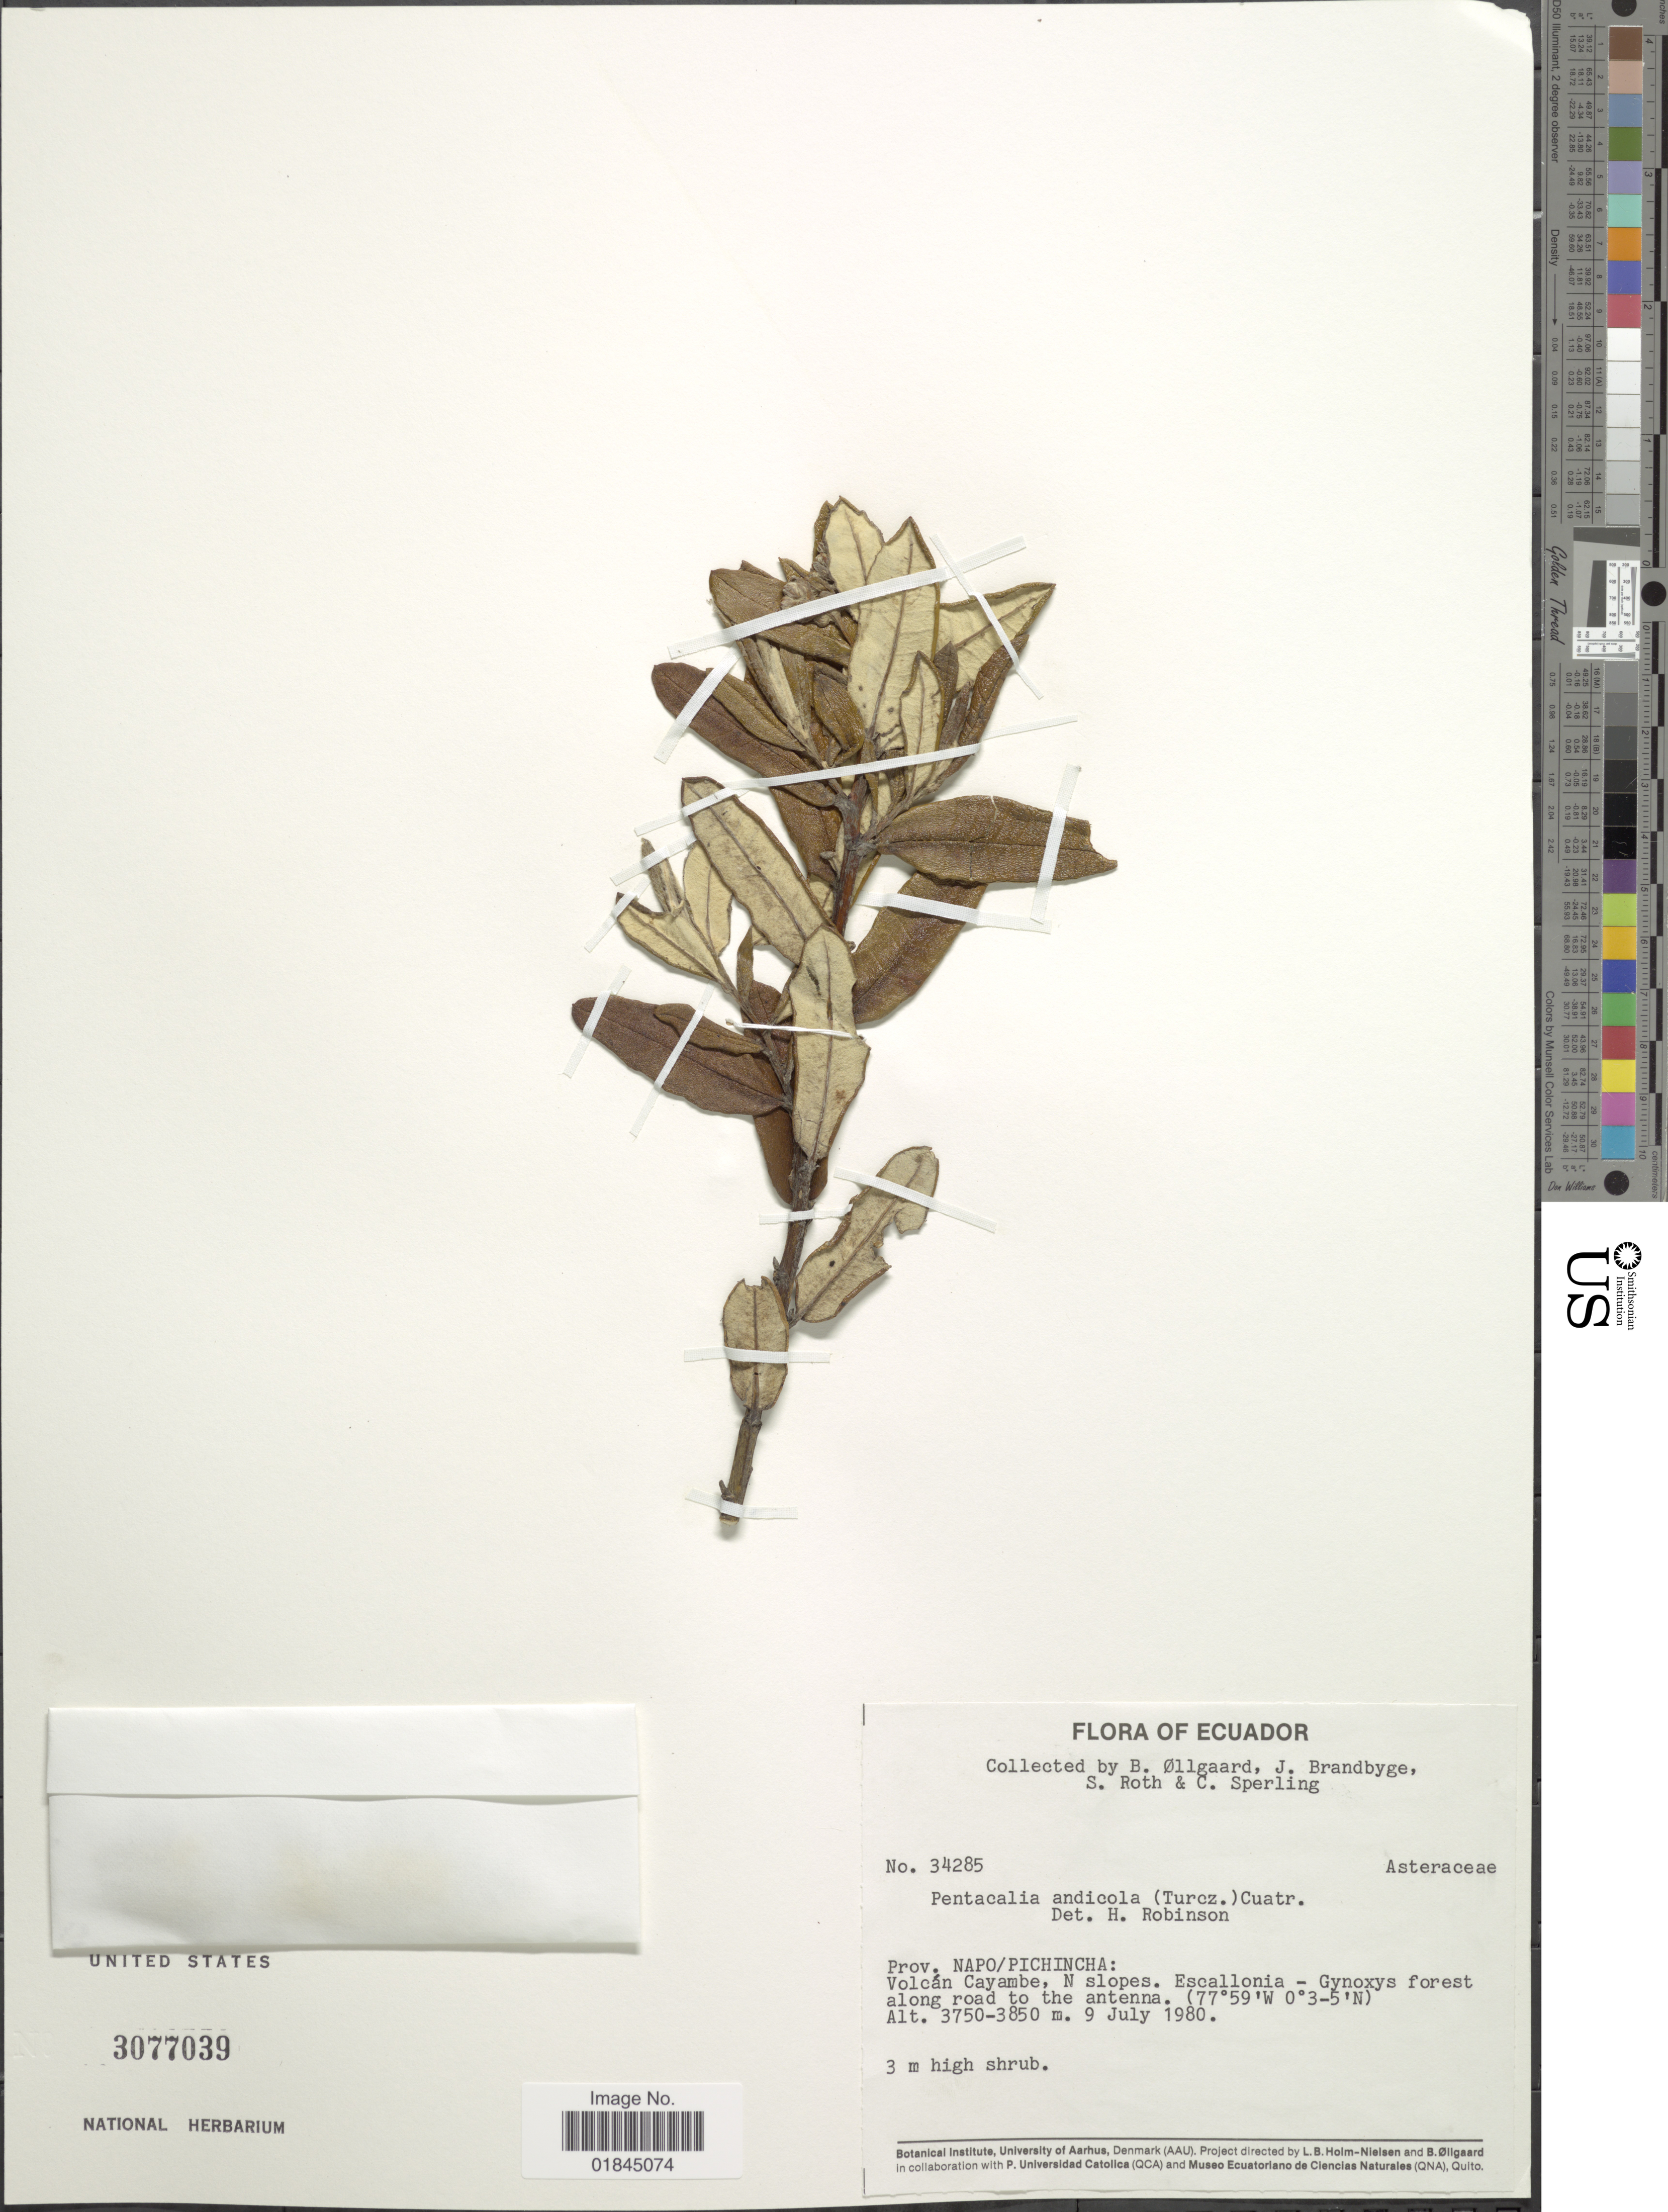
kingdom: Plantae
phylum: Tracheophyta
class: Magnoliopsida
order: Asterales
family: Asteraceae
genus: Pentacalia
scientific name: Pentacalia andicola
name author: (Turcz.) Cuatrec.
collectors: B. Øllgaard, J. Brandbyge, S. Roth & C. Sperling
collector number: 34285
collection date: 1980-07-09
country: Ecuador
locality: Prov. Napo/Pichincha: Volcan Cayambe, N slopes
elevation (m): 3750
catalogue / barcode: US 3077039